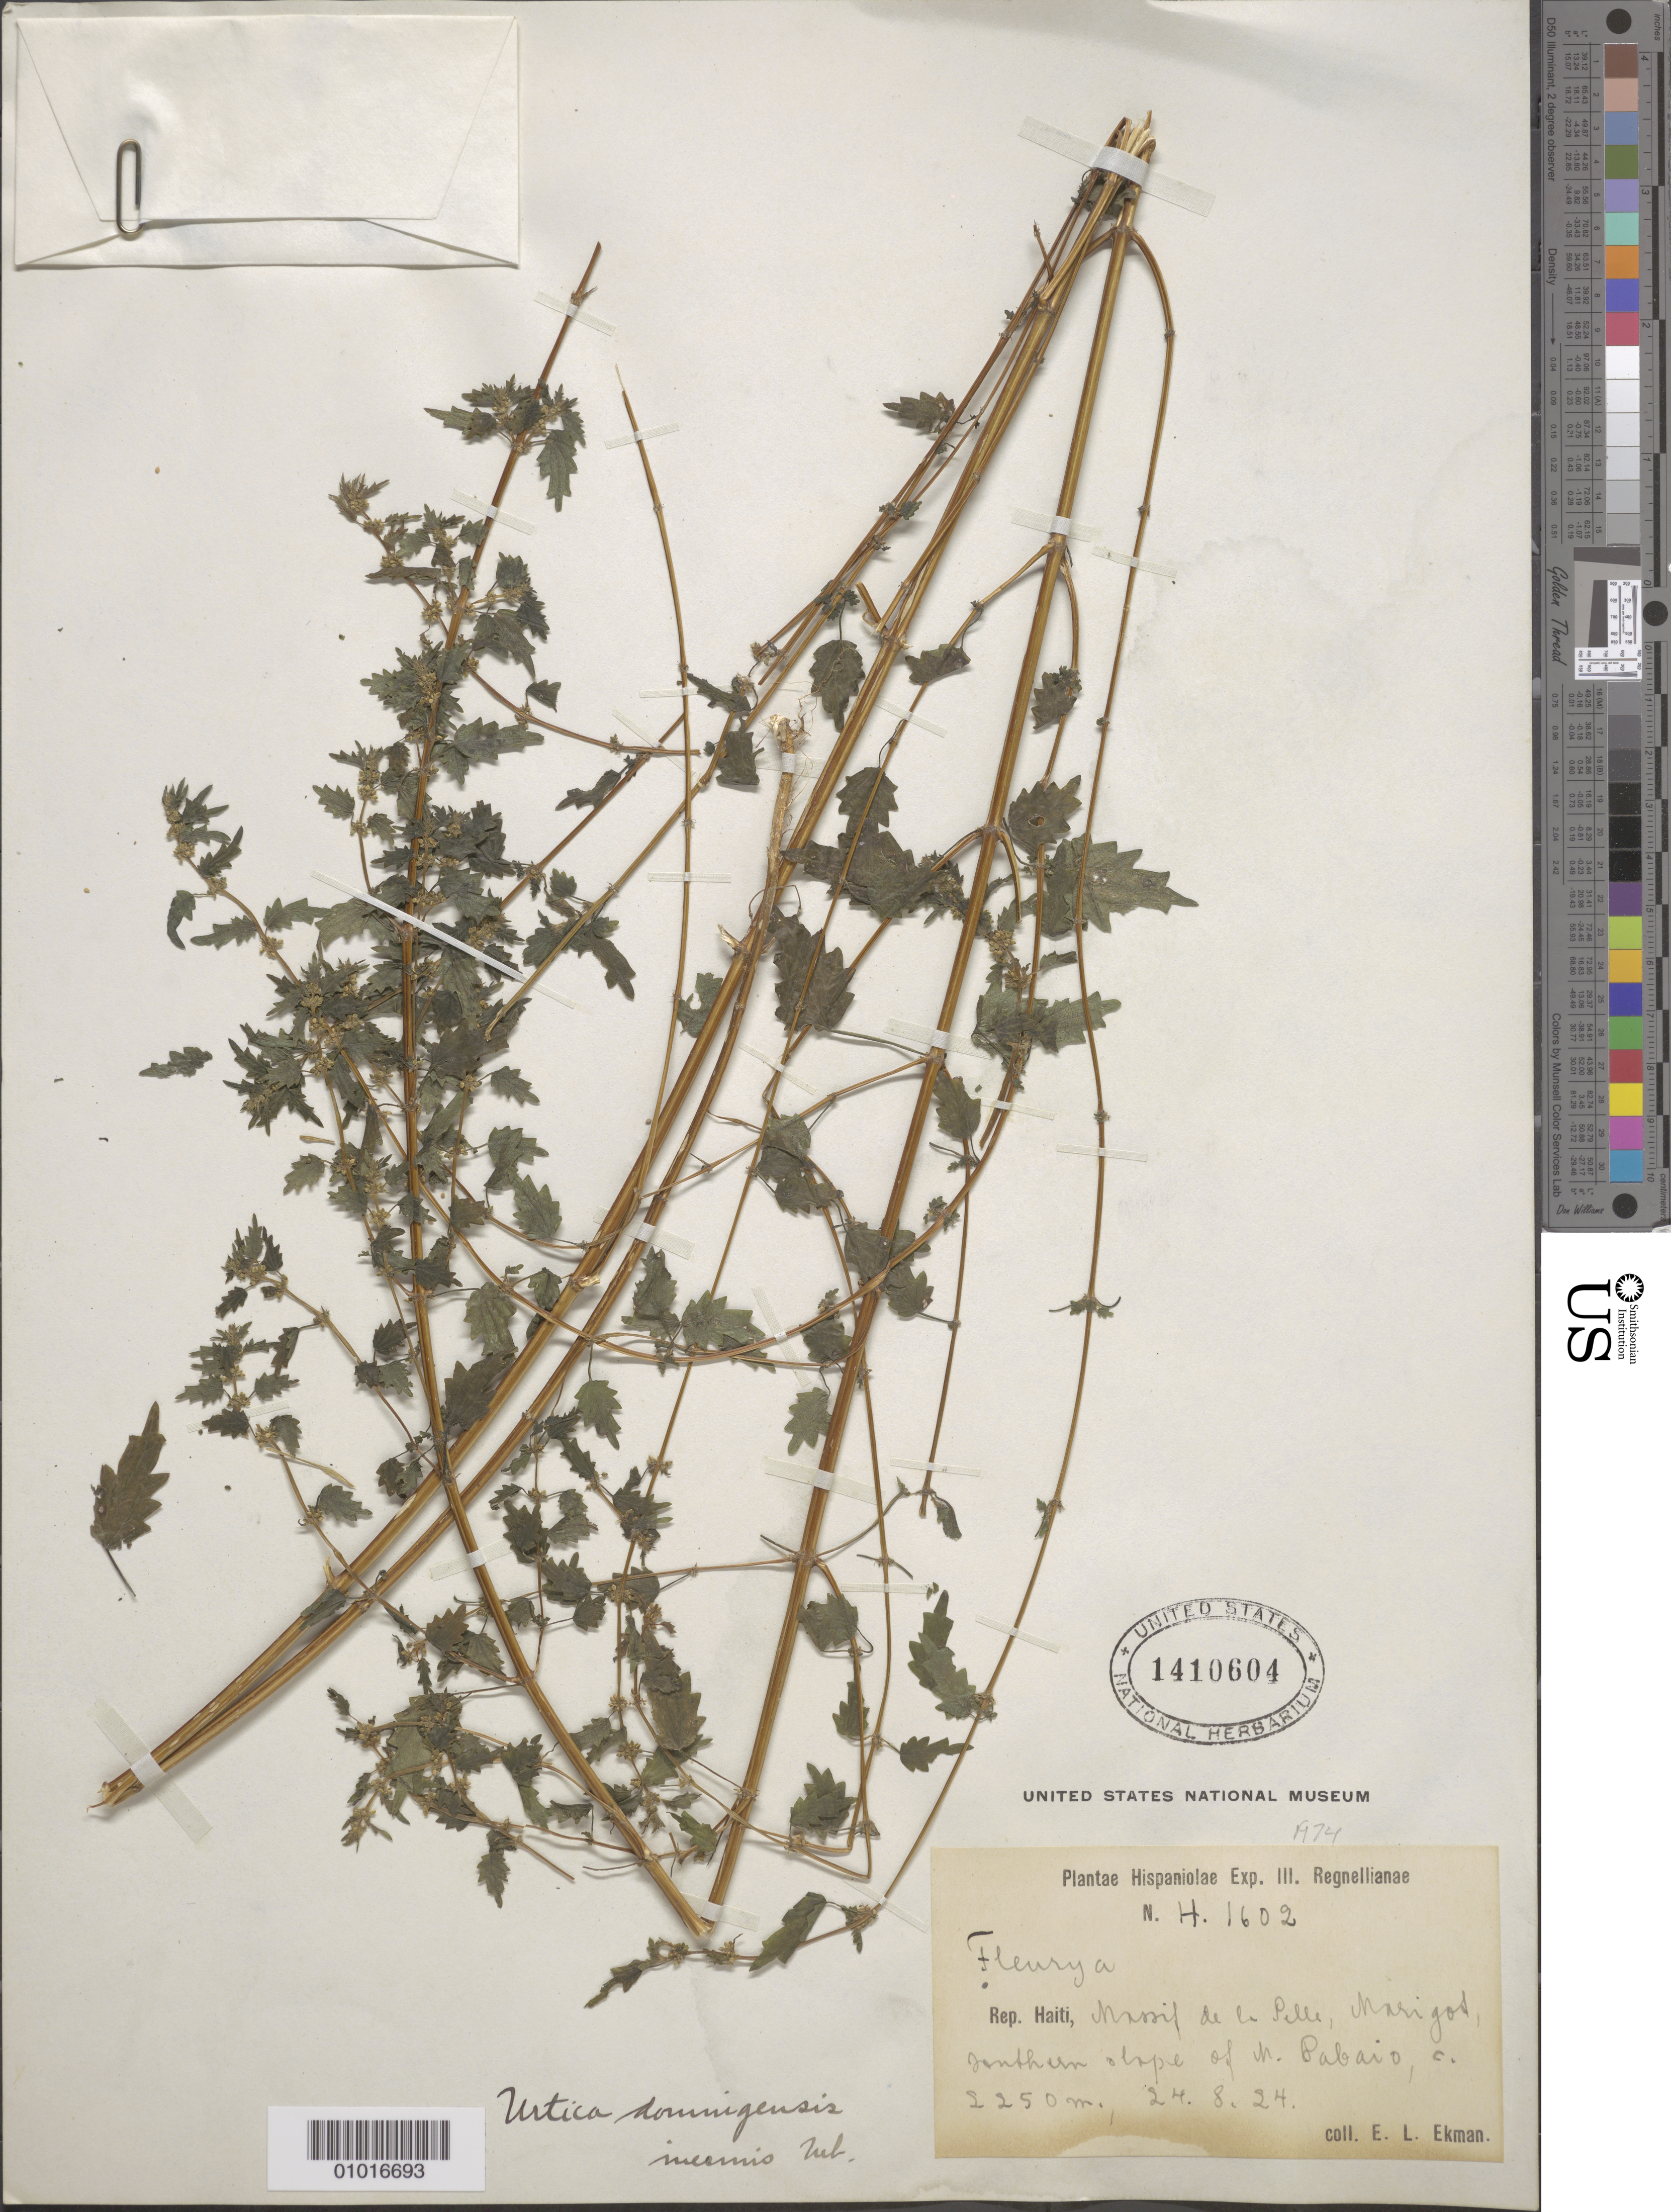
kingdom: Plantae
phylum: Tracheophyta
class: Magnoliopsida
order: Rosales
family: Urticaceae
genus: Urtica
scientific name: Urtica domingensis var. inermis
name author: Urb.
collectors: E. L. Ekman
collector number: H 1602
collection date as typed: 24 Aug 1924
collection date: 1924-08-24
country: Haiti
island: Hispaniola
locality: Massif de la Pelle, Marigos, southern slope of Mt. Pabaio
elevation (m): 2250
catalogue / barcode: US 1410604